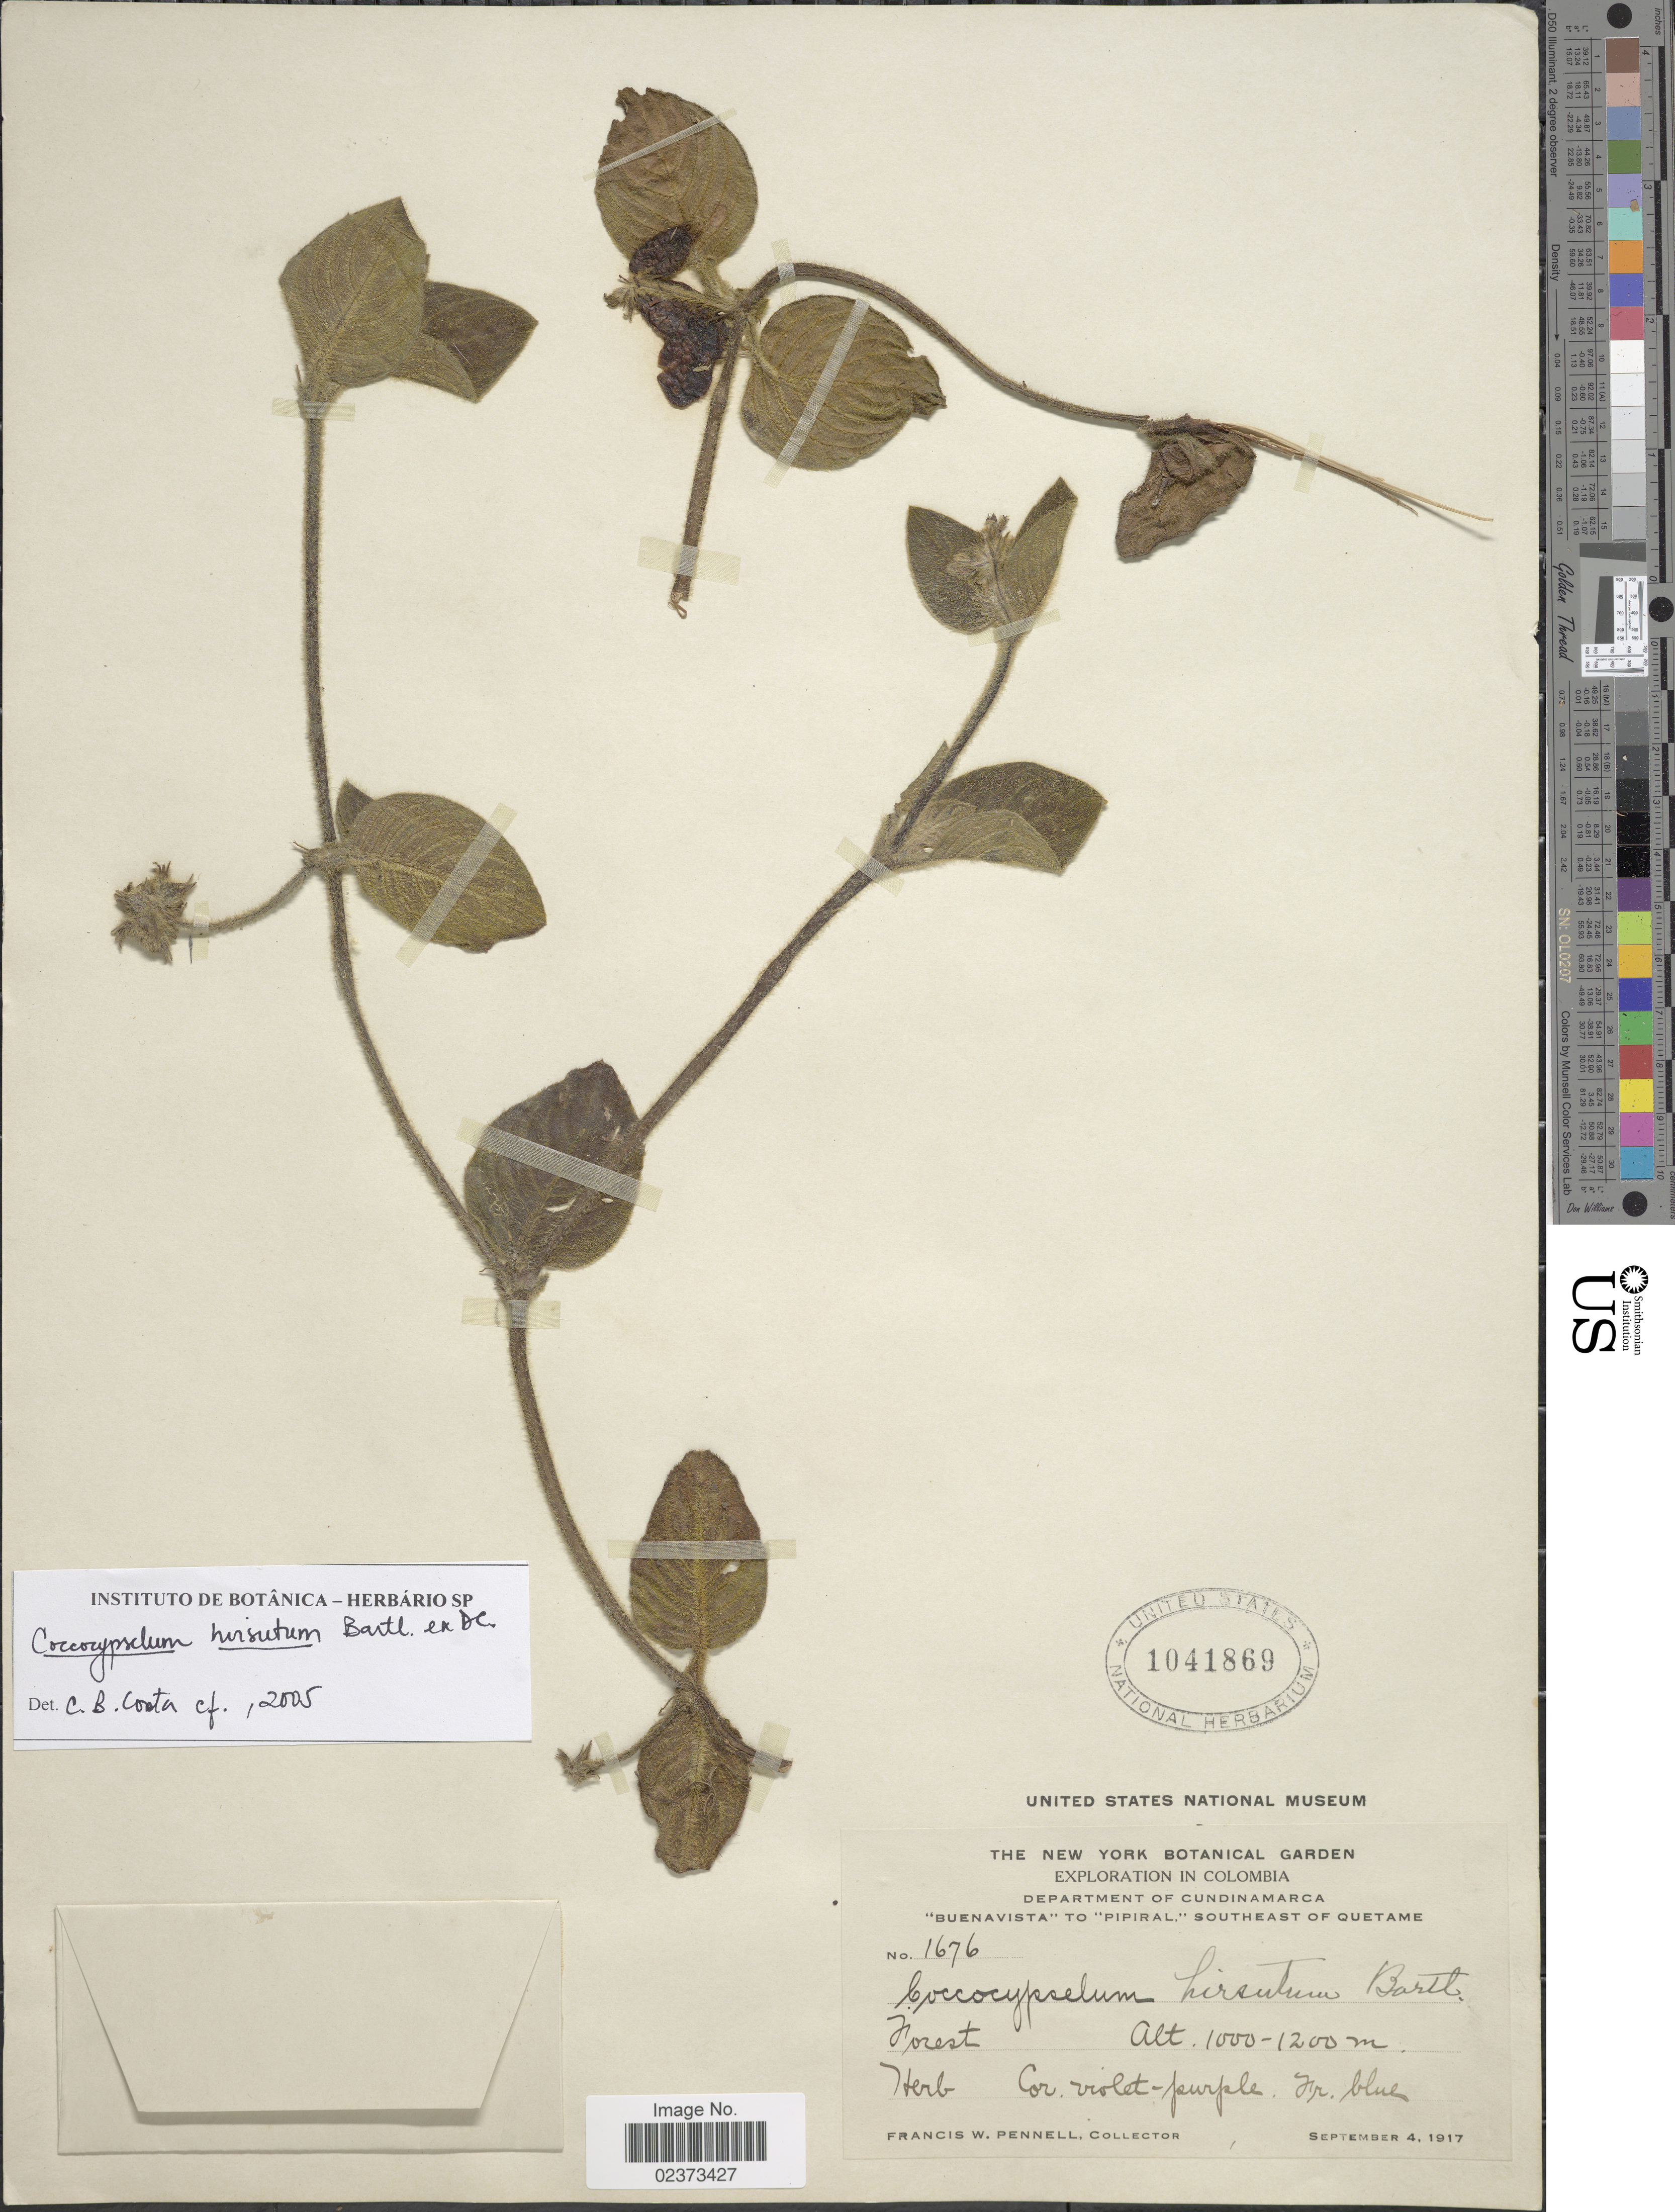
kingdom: Plantae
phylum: Tracheophyta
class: Magnoliopsida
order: Gentianales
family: Rubiaceae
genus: Coccocypselum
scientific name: Coccocypselum hirsutum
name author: Bartl. ex DC.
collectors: F. W. Pennell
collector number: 1676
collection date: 1917-09-04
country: Colombia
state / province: Cundinamarca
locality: Buenavista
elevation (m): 1000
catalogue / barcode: US 1041869